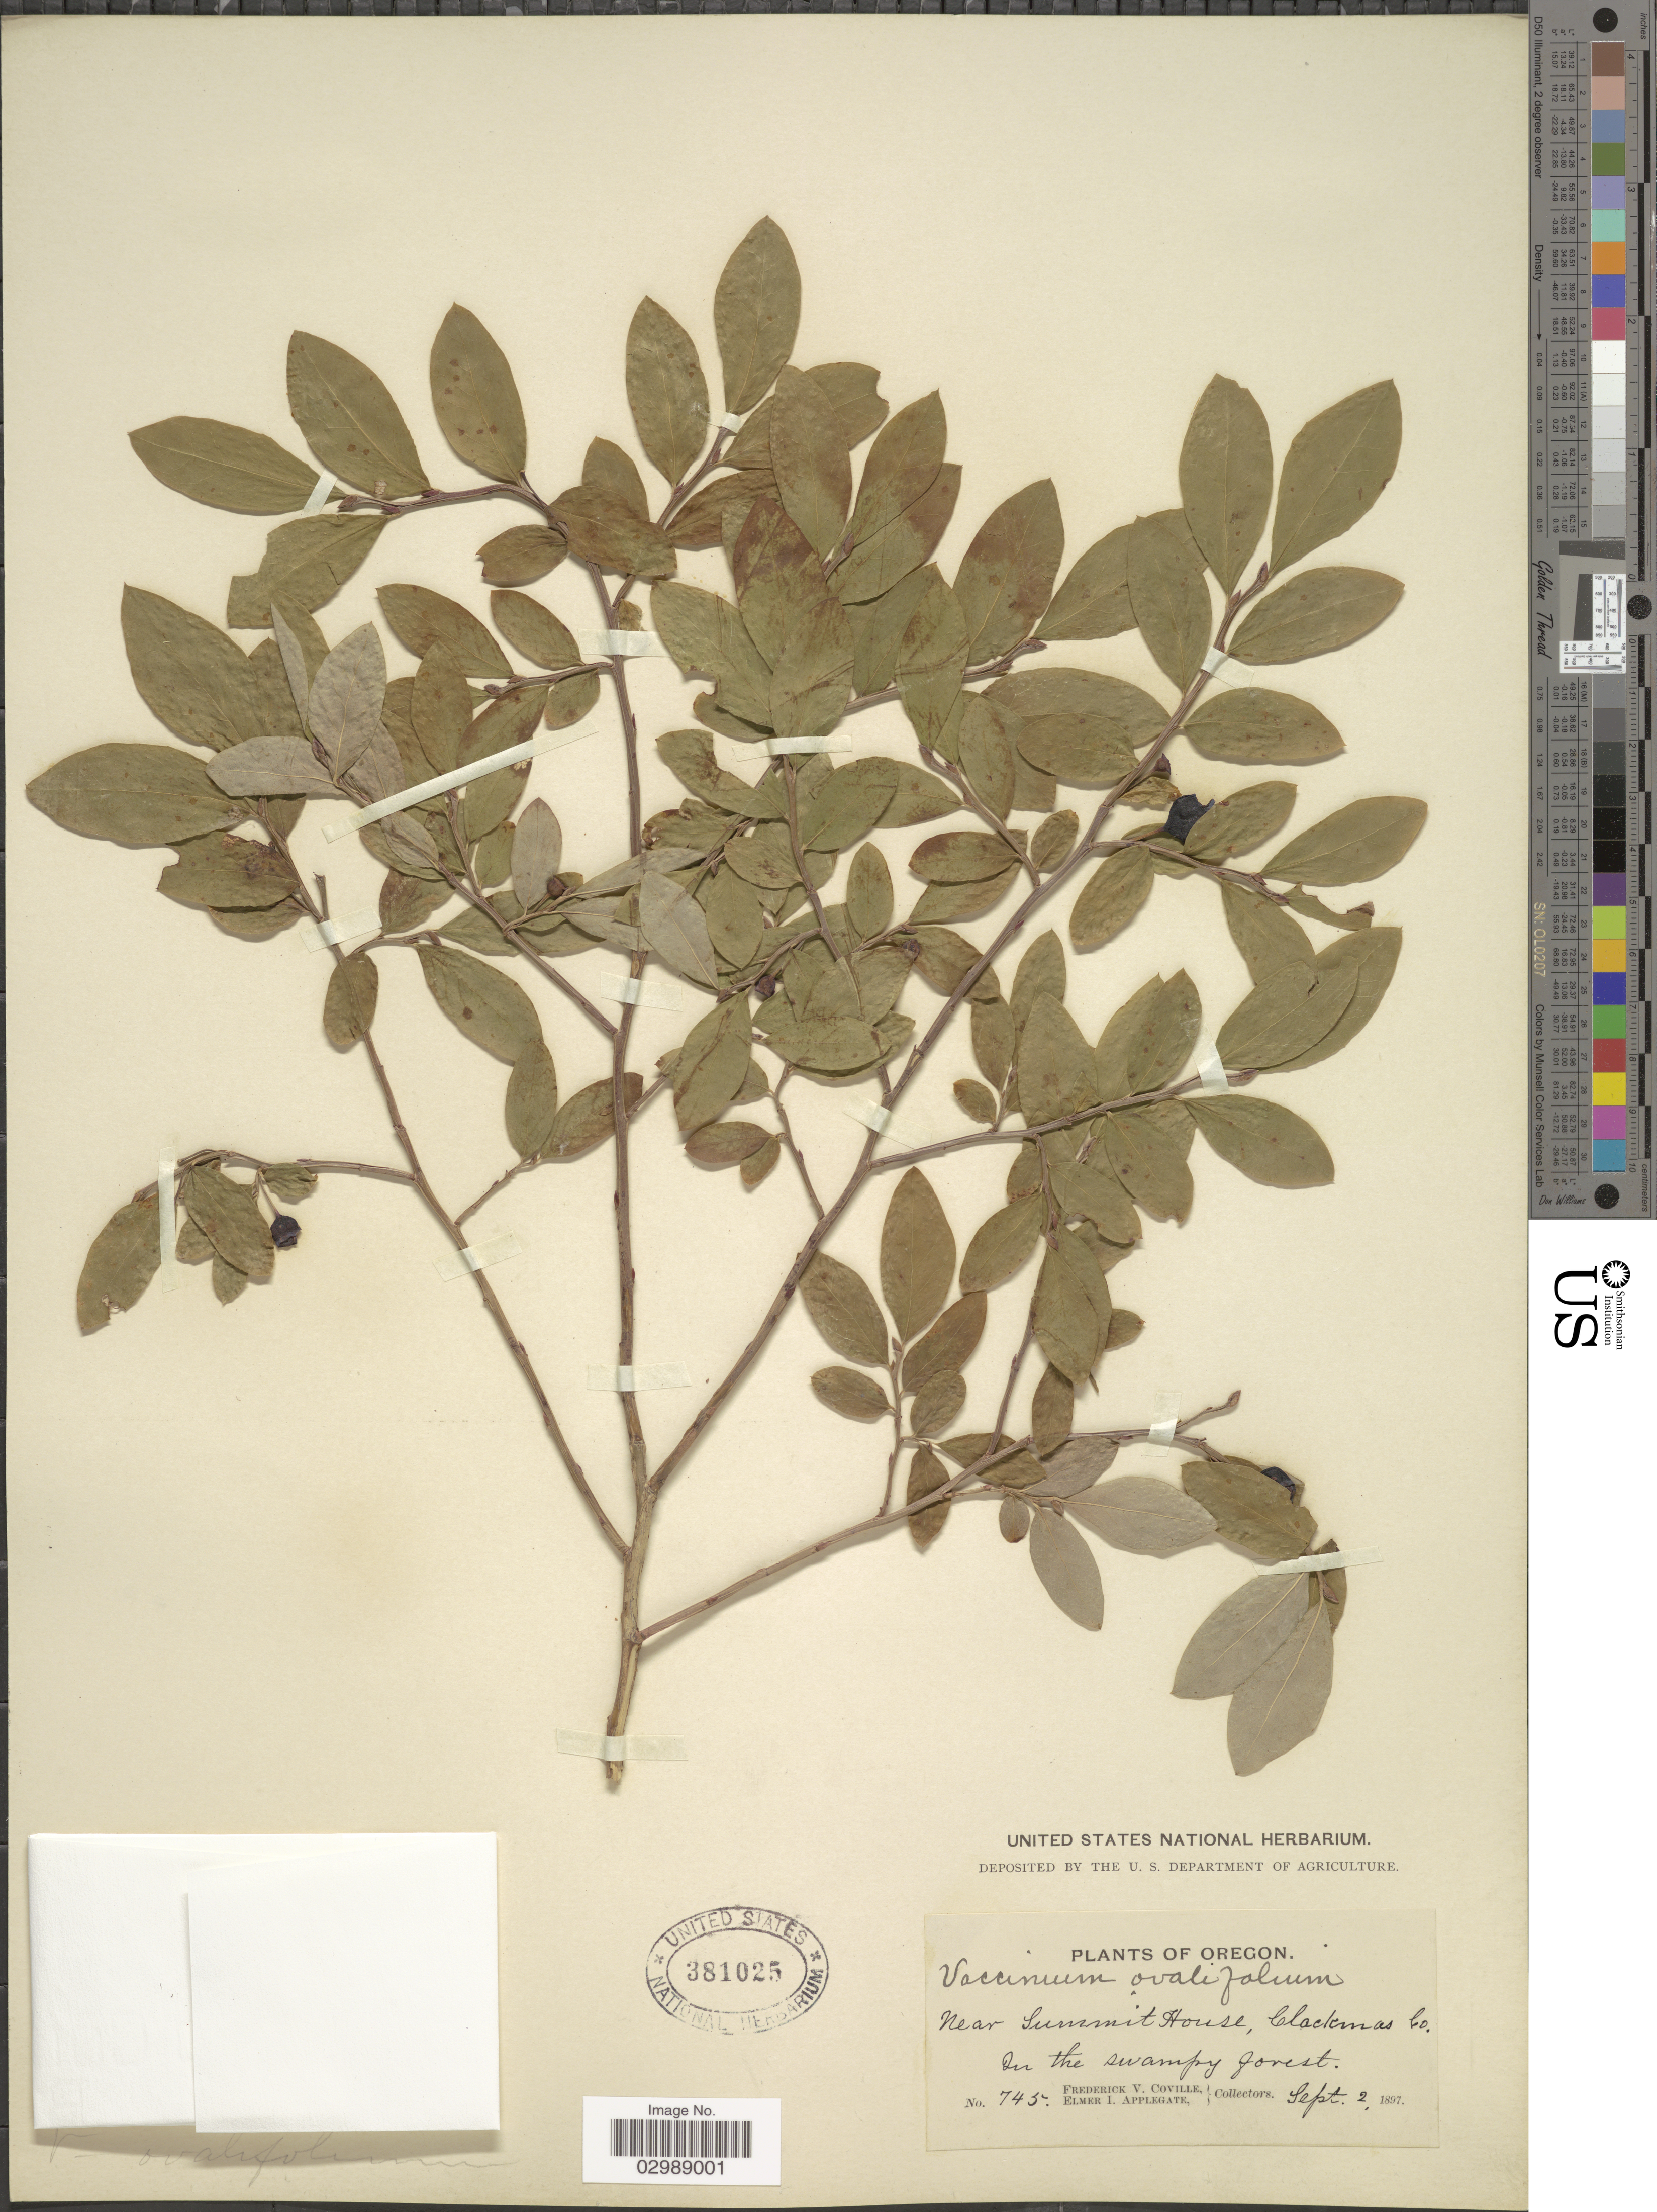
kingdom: Plantae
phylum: Tracheophyta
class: Magnoliopsida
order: Ericales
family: Ericaceae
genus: Vaccinium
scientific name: Vaccinium ovalifolium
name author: Sm.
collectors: F. V. Coville & E. I. Applegate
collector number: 745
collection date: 1897-09-02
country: United States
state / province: Oregon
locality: Near Summit House, Clackmas Co.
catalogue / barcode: US 381025